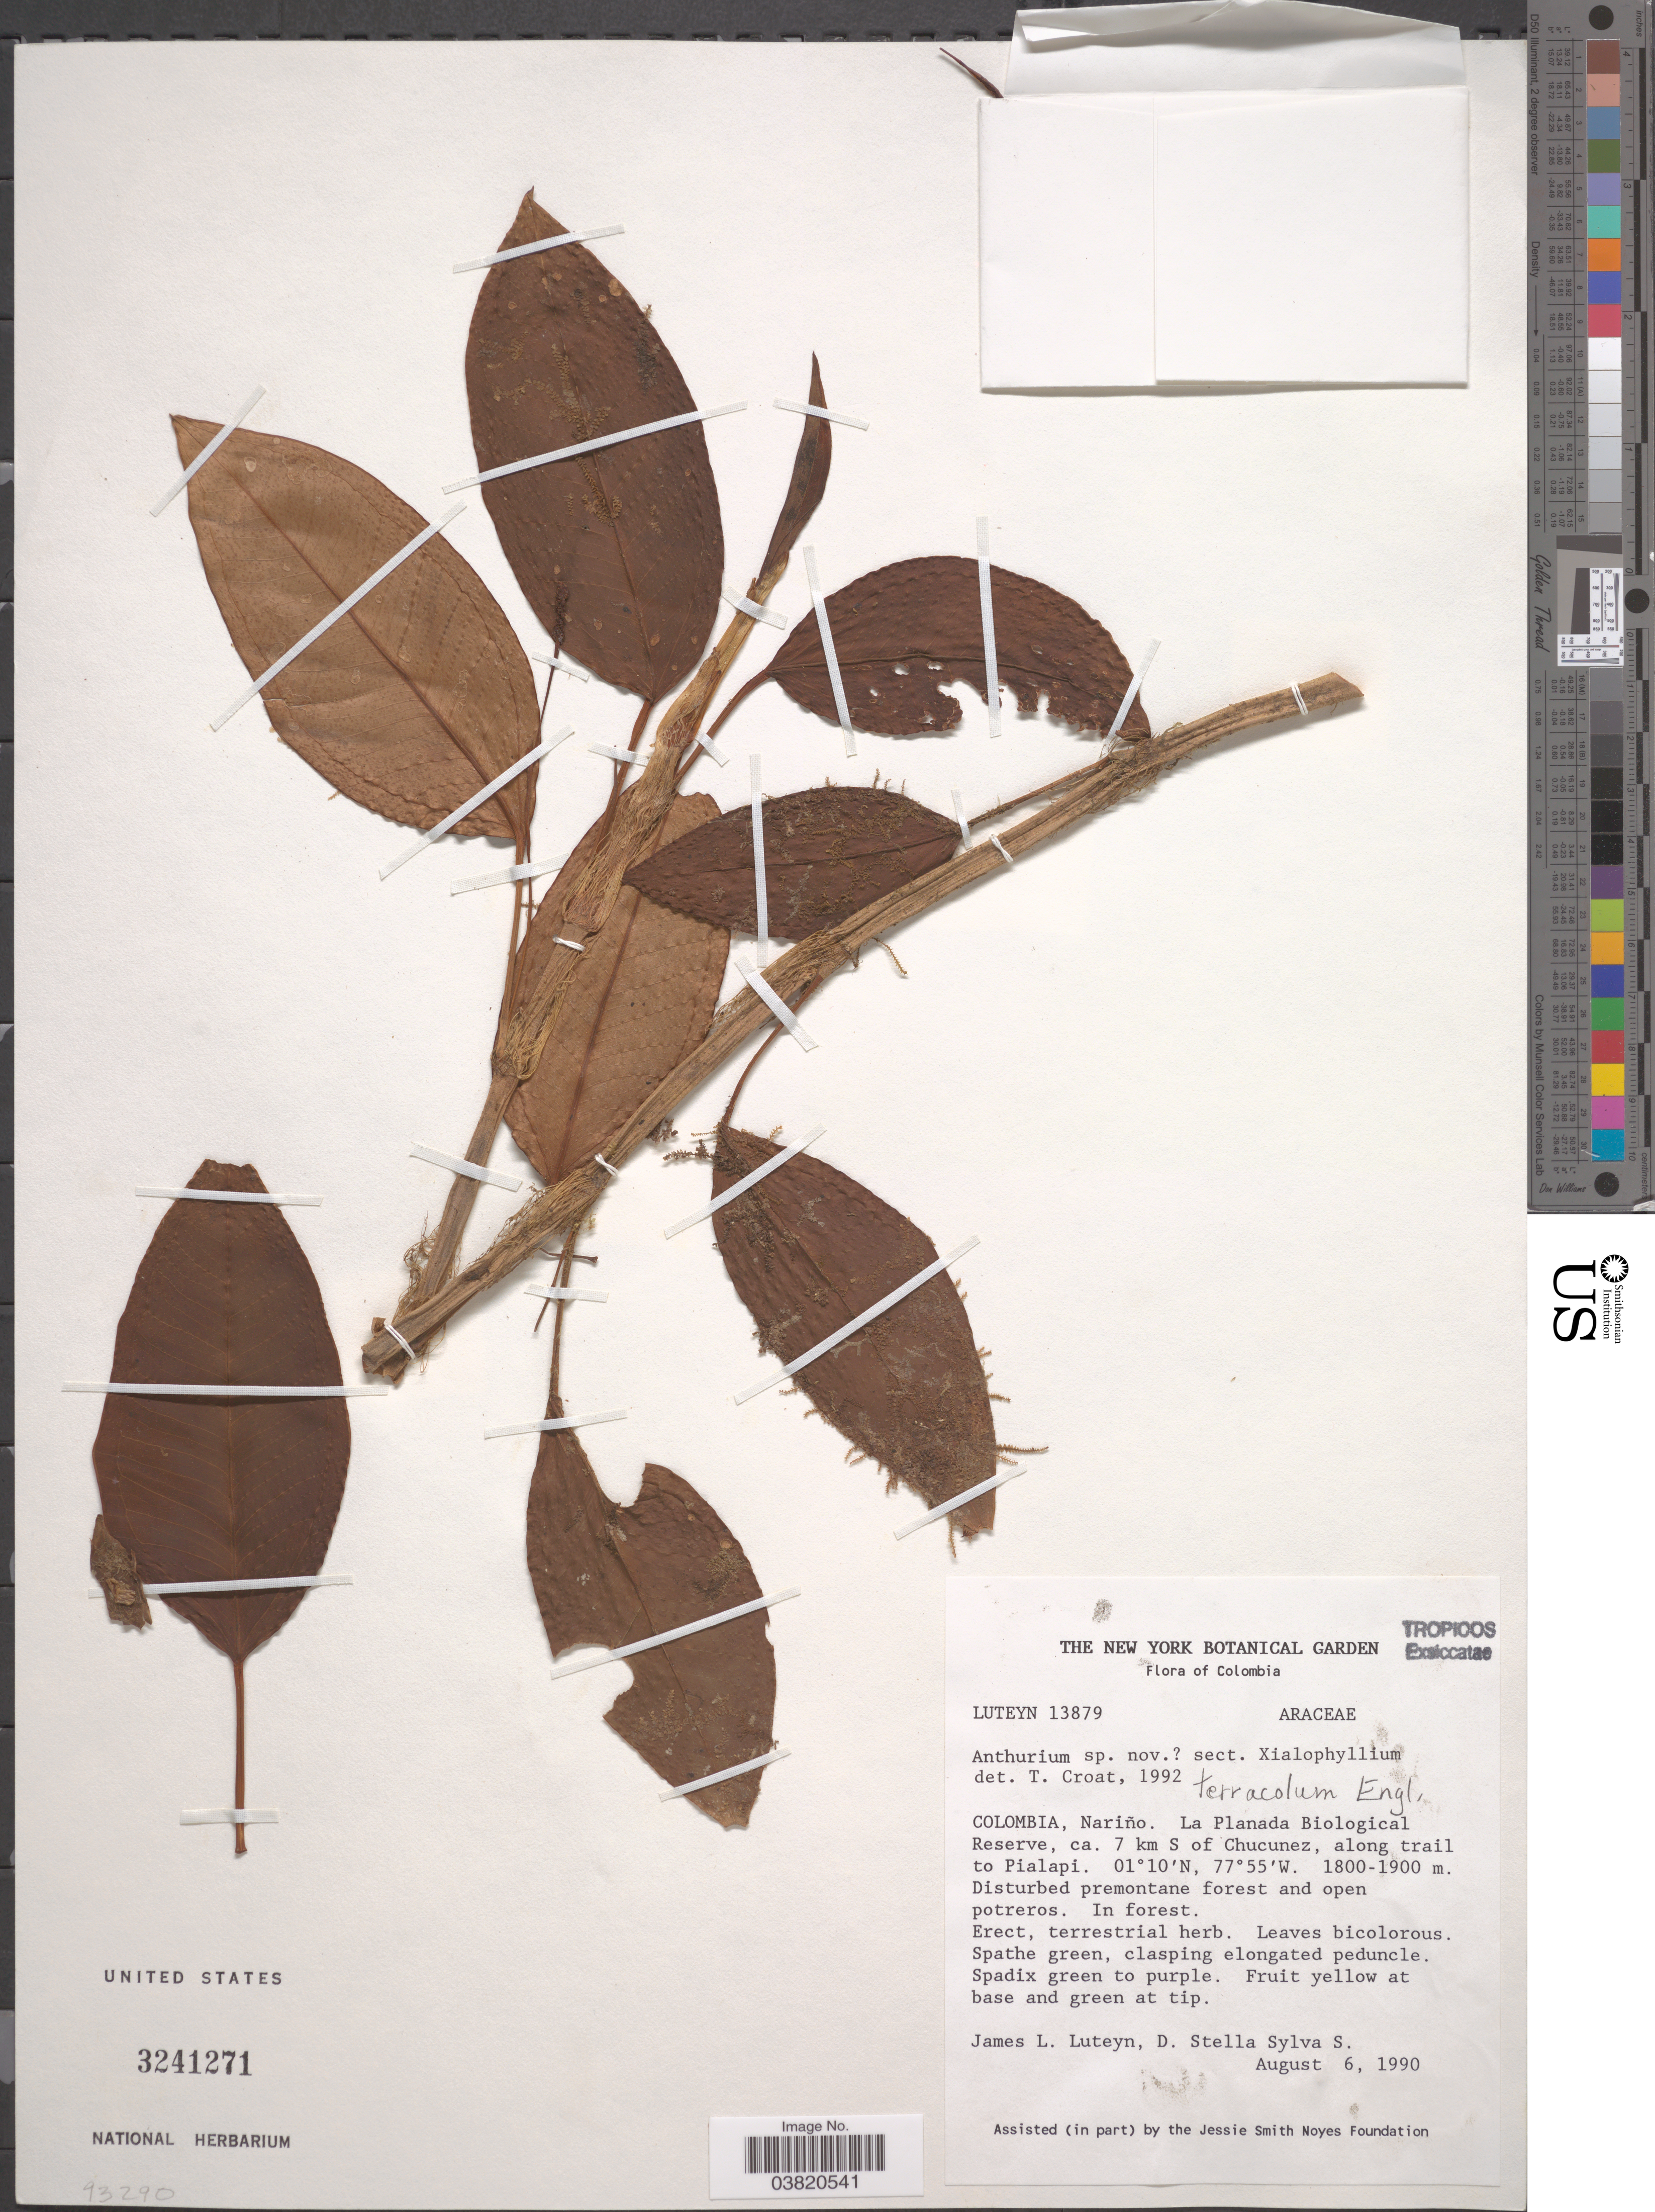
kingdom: Plantae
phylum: Tracheophyta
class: Liliopsida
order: Alismatales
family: Araceae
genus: Anthurium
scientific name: Anthurium terracola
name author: Croat & J. Rodr.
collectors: J. L. Luteyn & Stella Sylva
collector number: LUTEYN 13879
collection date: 1990-08-06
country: Colombia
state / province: Nariño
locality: La Planada Biological Reserve, ca. 7 km S of Chucunez, along trail to Pialapi.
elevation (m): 1800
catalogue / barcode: US 3241271